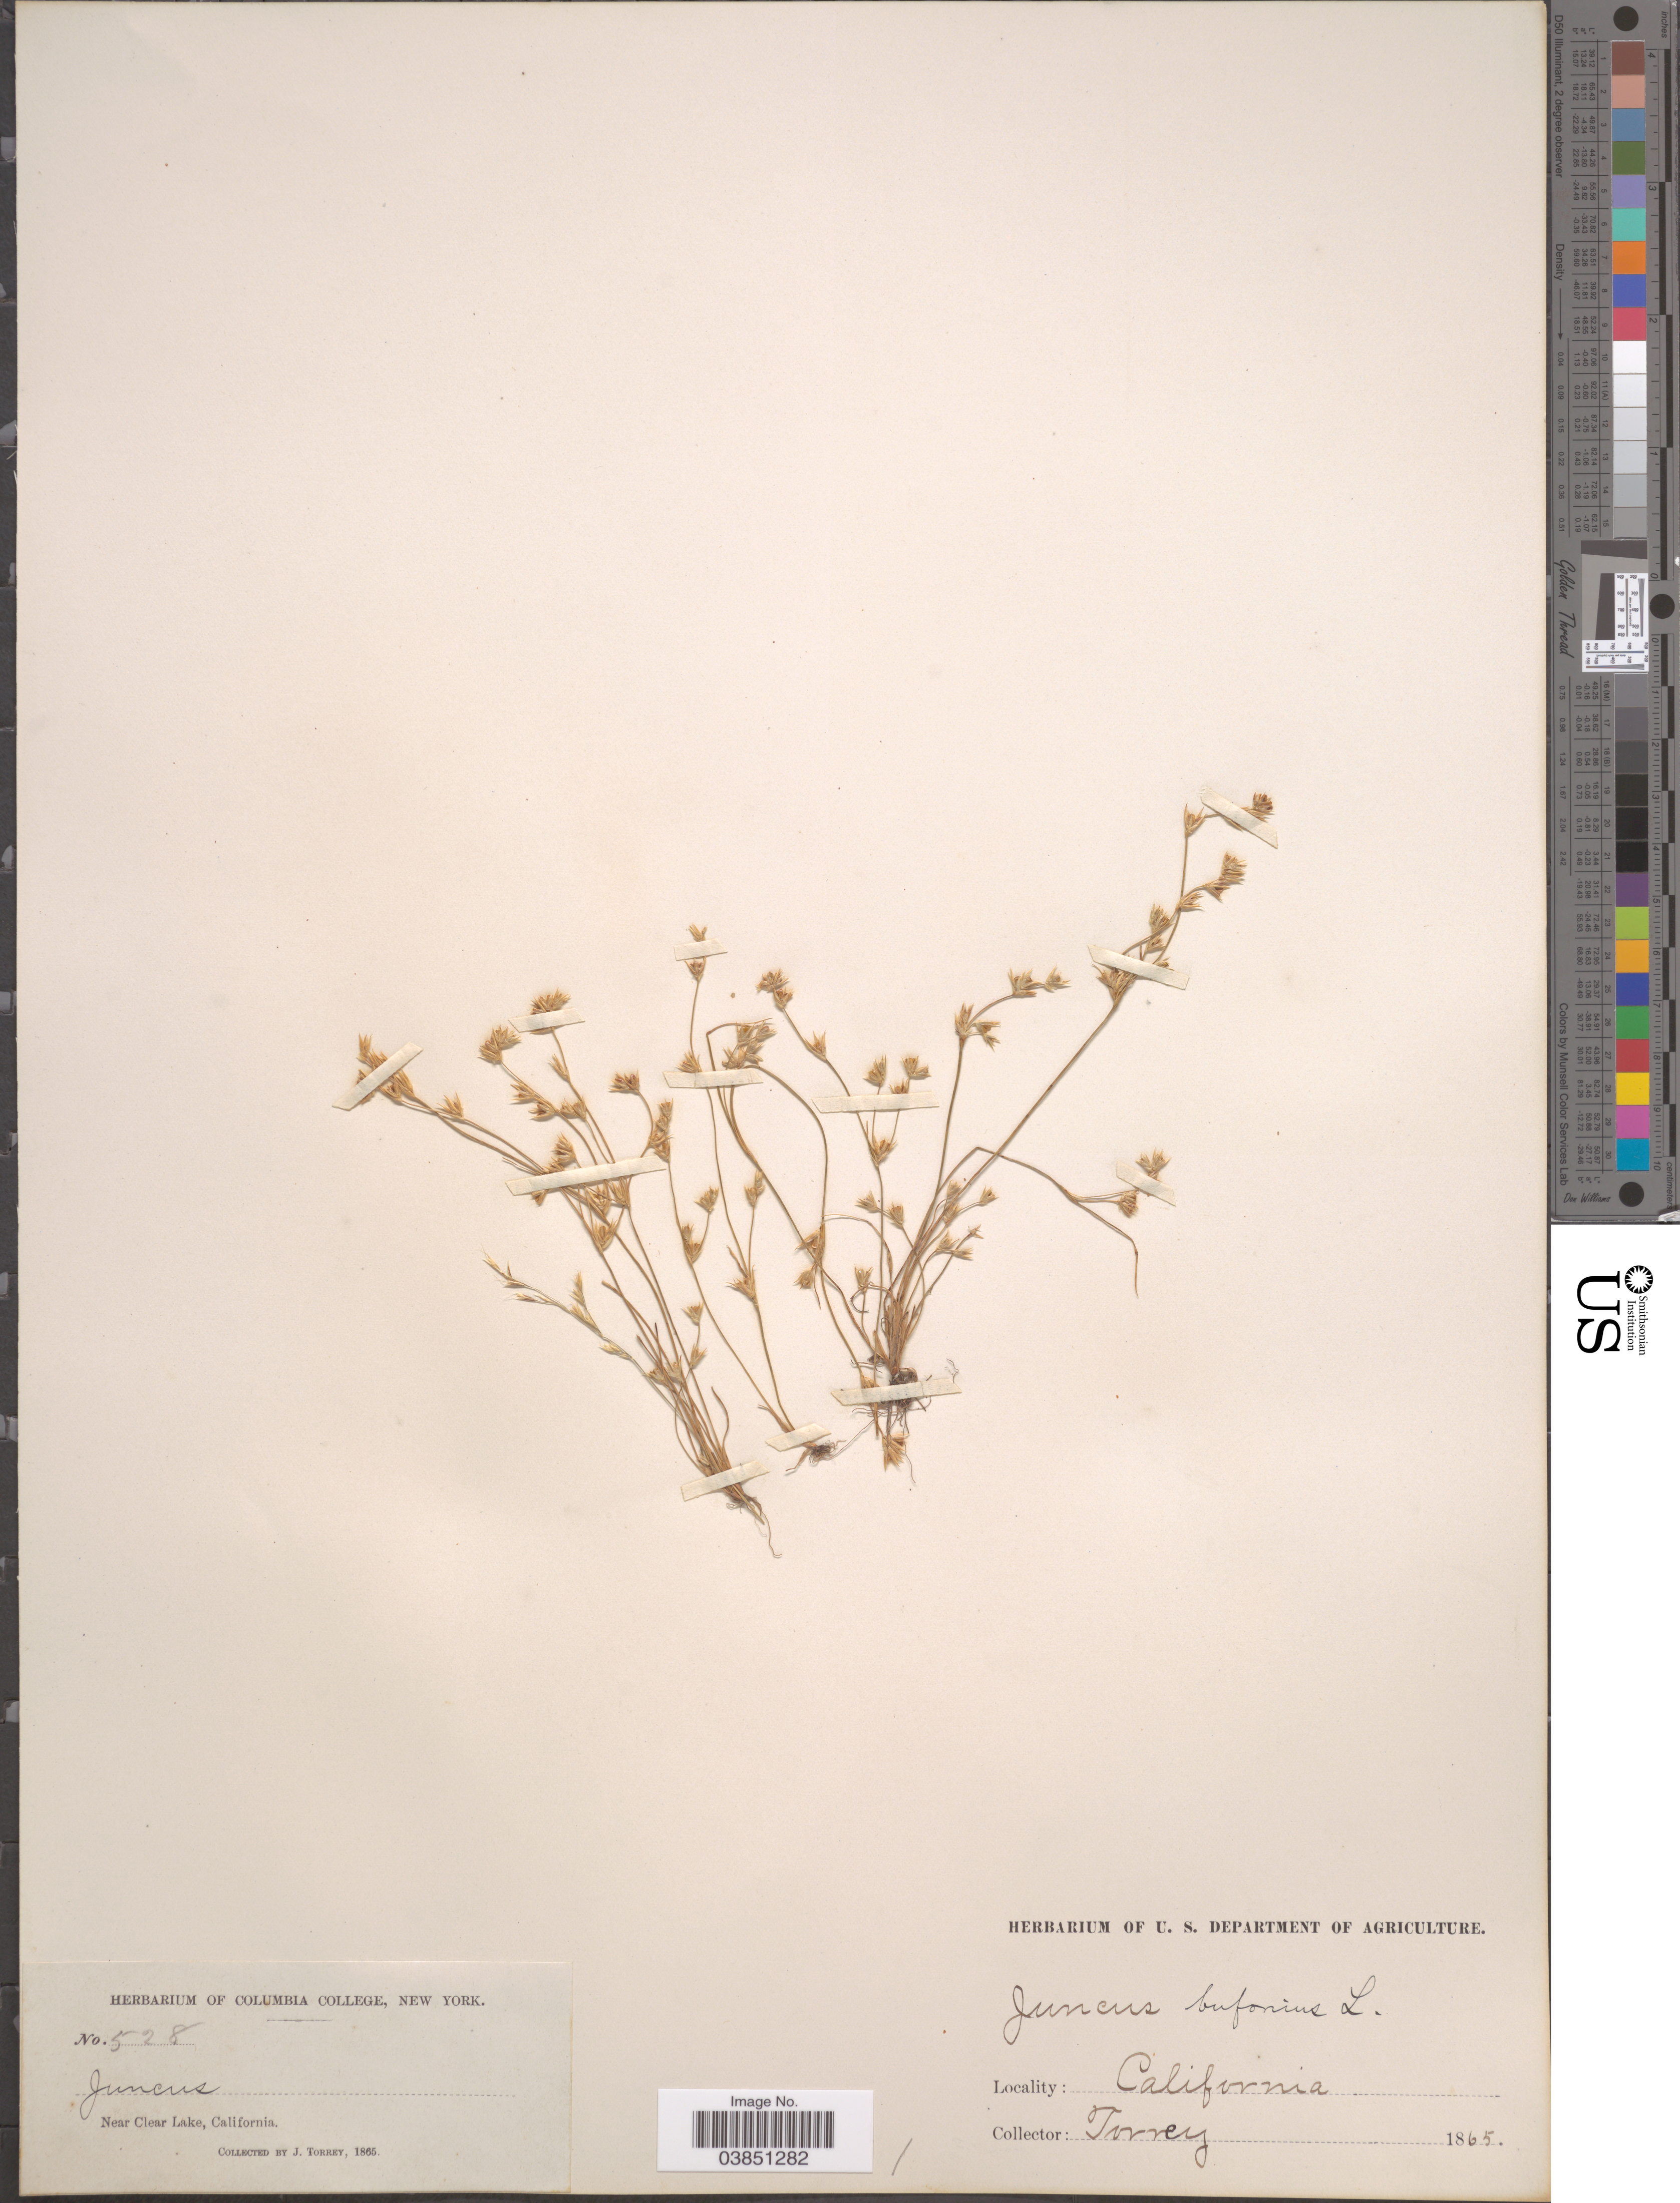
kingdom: Plantae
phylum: Tracheophyta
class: Liliopsida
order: Poales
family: Juncaceae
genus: Juncus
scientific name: Juncus bufonius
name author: L.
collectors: J. Torrey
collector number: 528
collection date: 1865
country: United States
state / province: California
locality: Near Clear Lake.